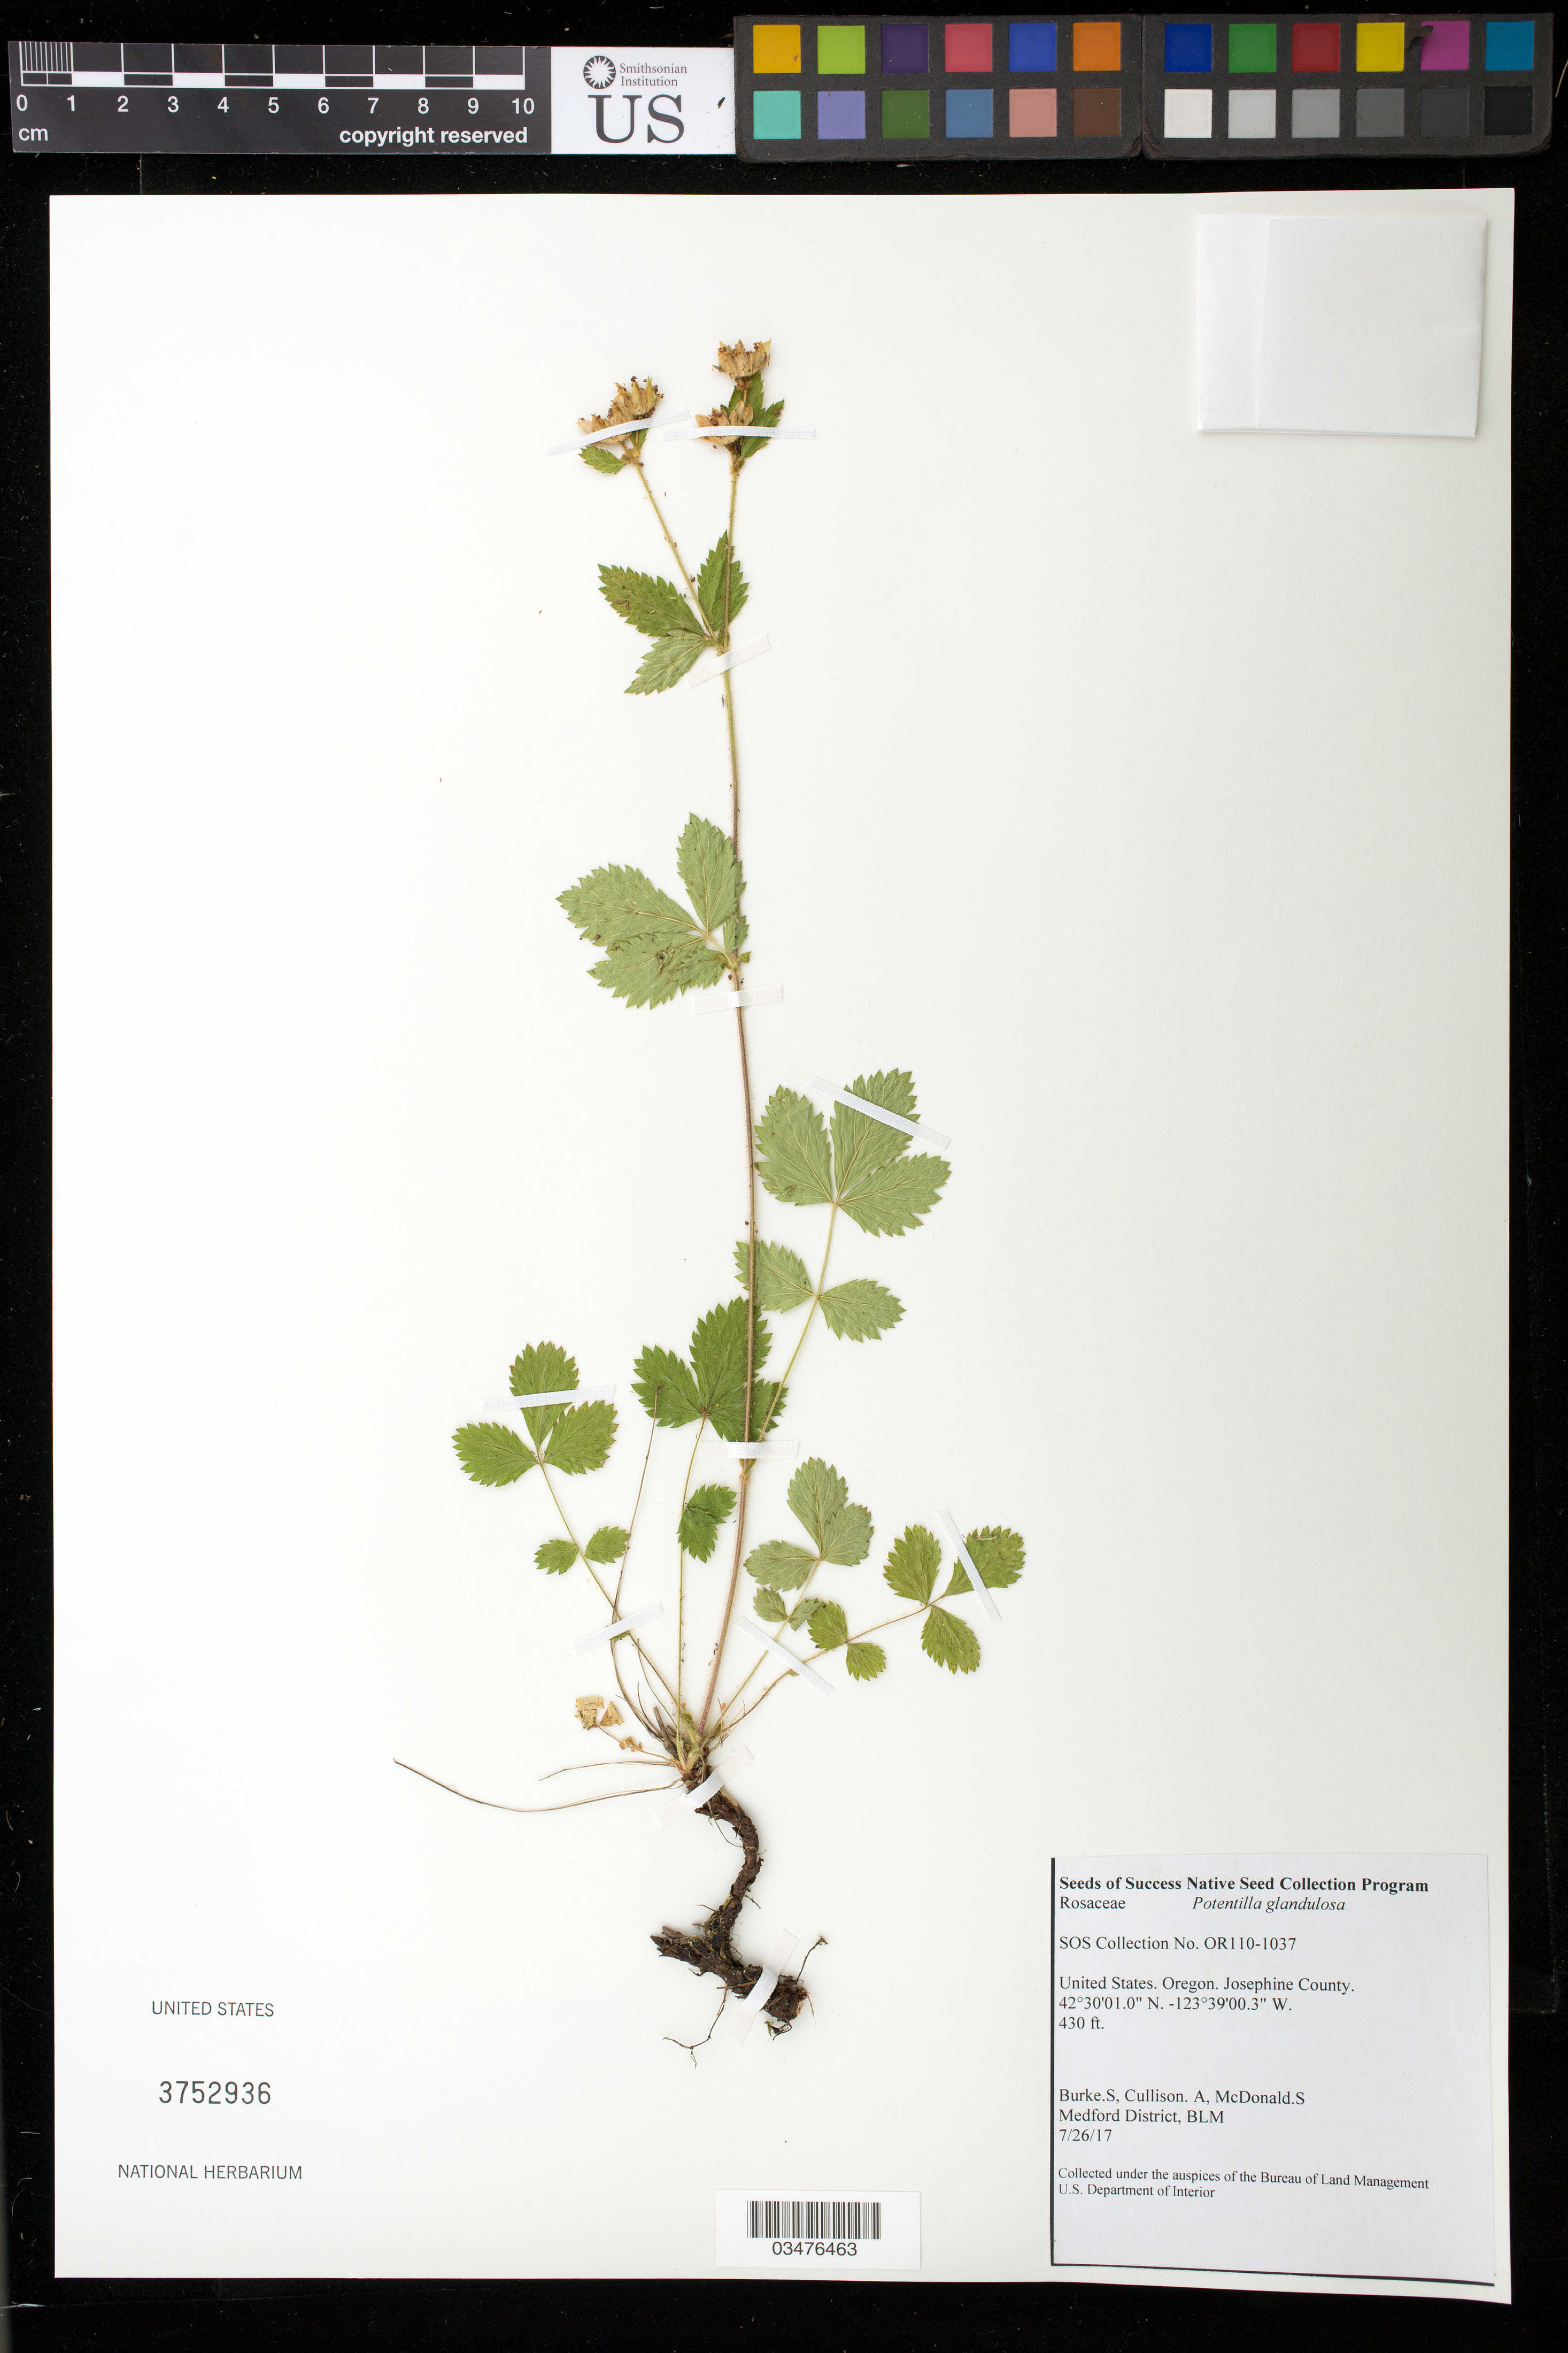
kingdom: Plantae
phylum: Tracheophyta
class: Magnoliopsida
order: Rosales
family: Rosaceae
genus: Potentilla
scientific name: Potentilla glandulosa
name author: Lindl.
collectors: S. Burke, A. Cullison & S. McDonald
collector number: OR110-1037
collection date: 2017-07-26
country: United States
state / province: Oregon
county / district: Josephine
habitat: Roadside near ripparian area (Taylor Creek)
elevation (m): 131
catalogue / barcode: US 3752936